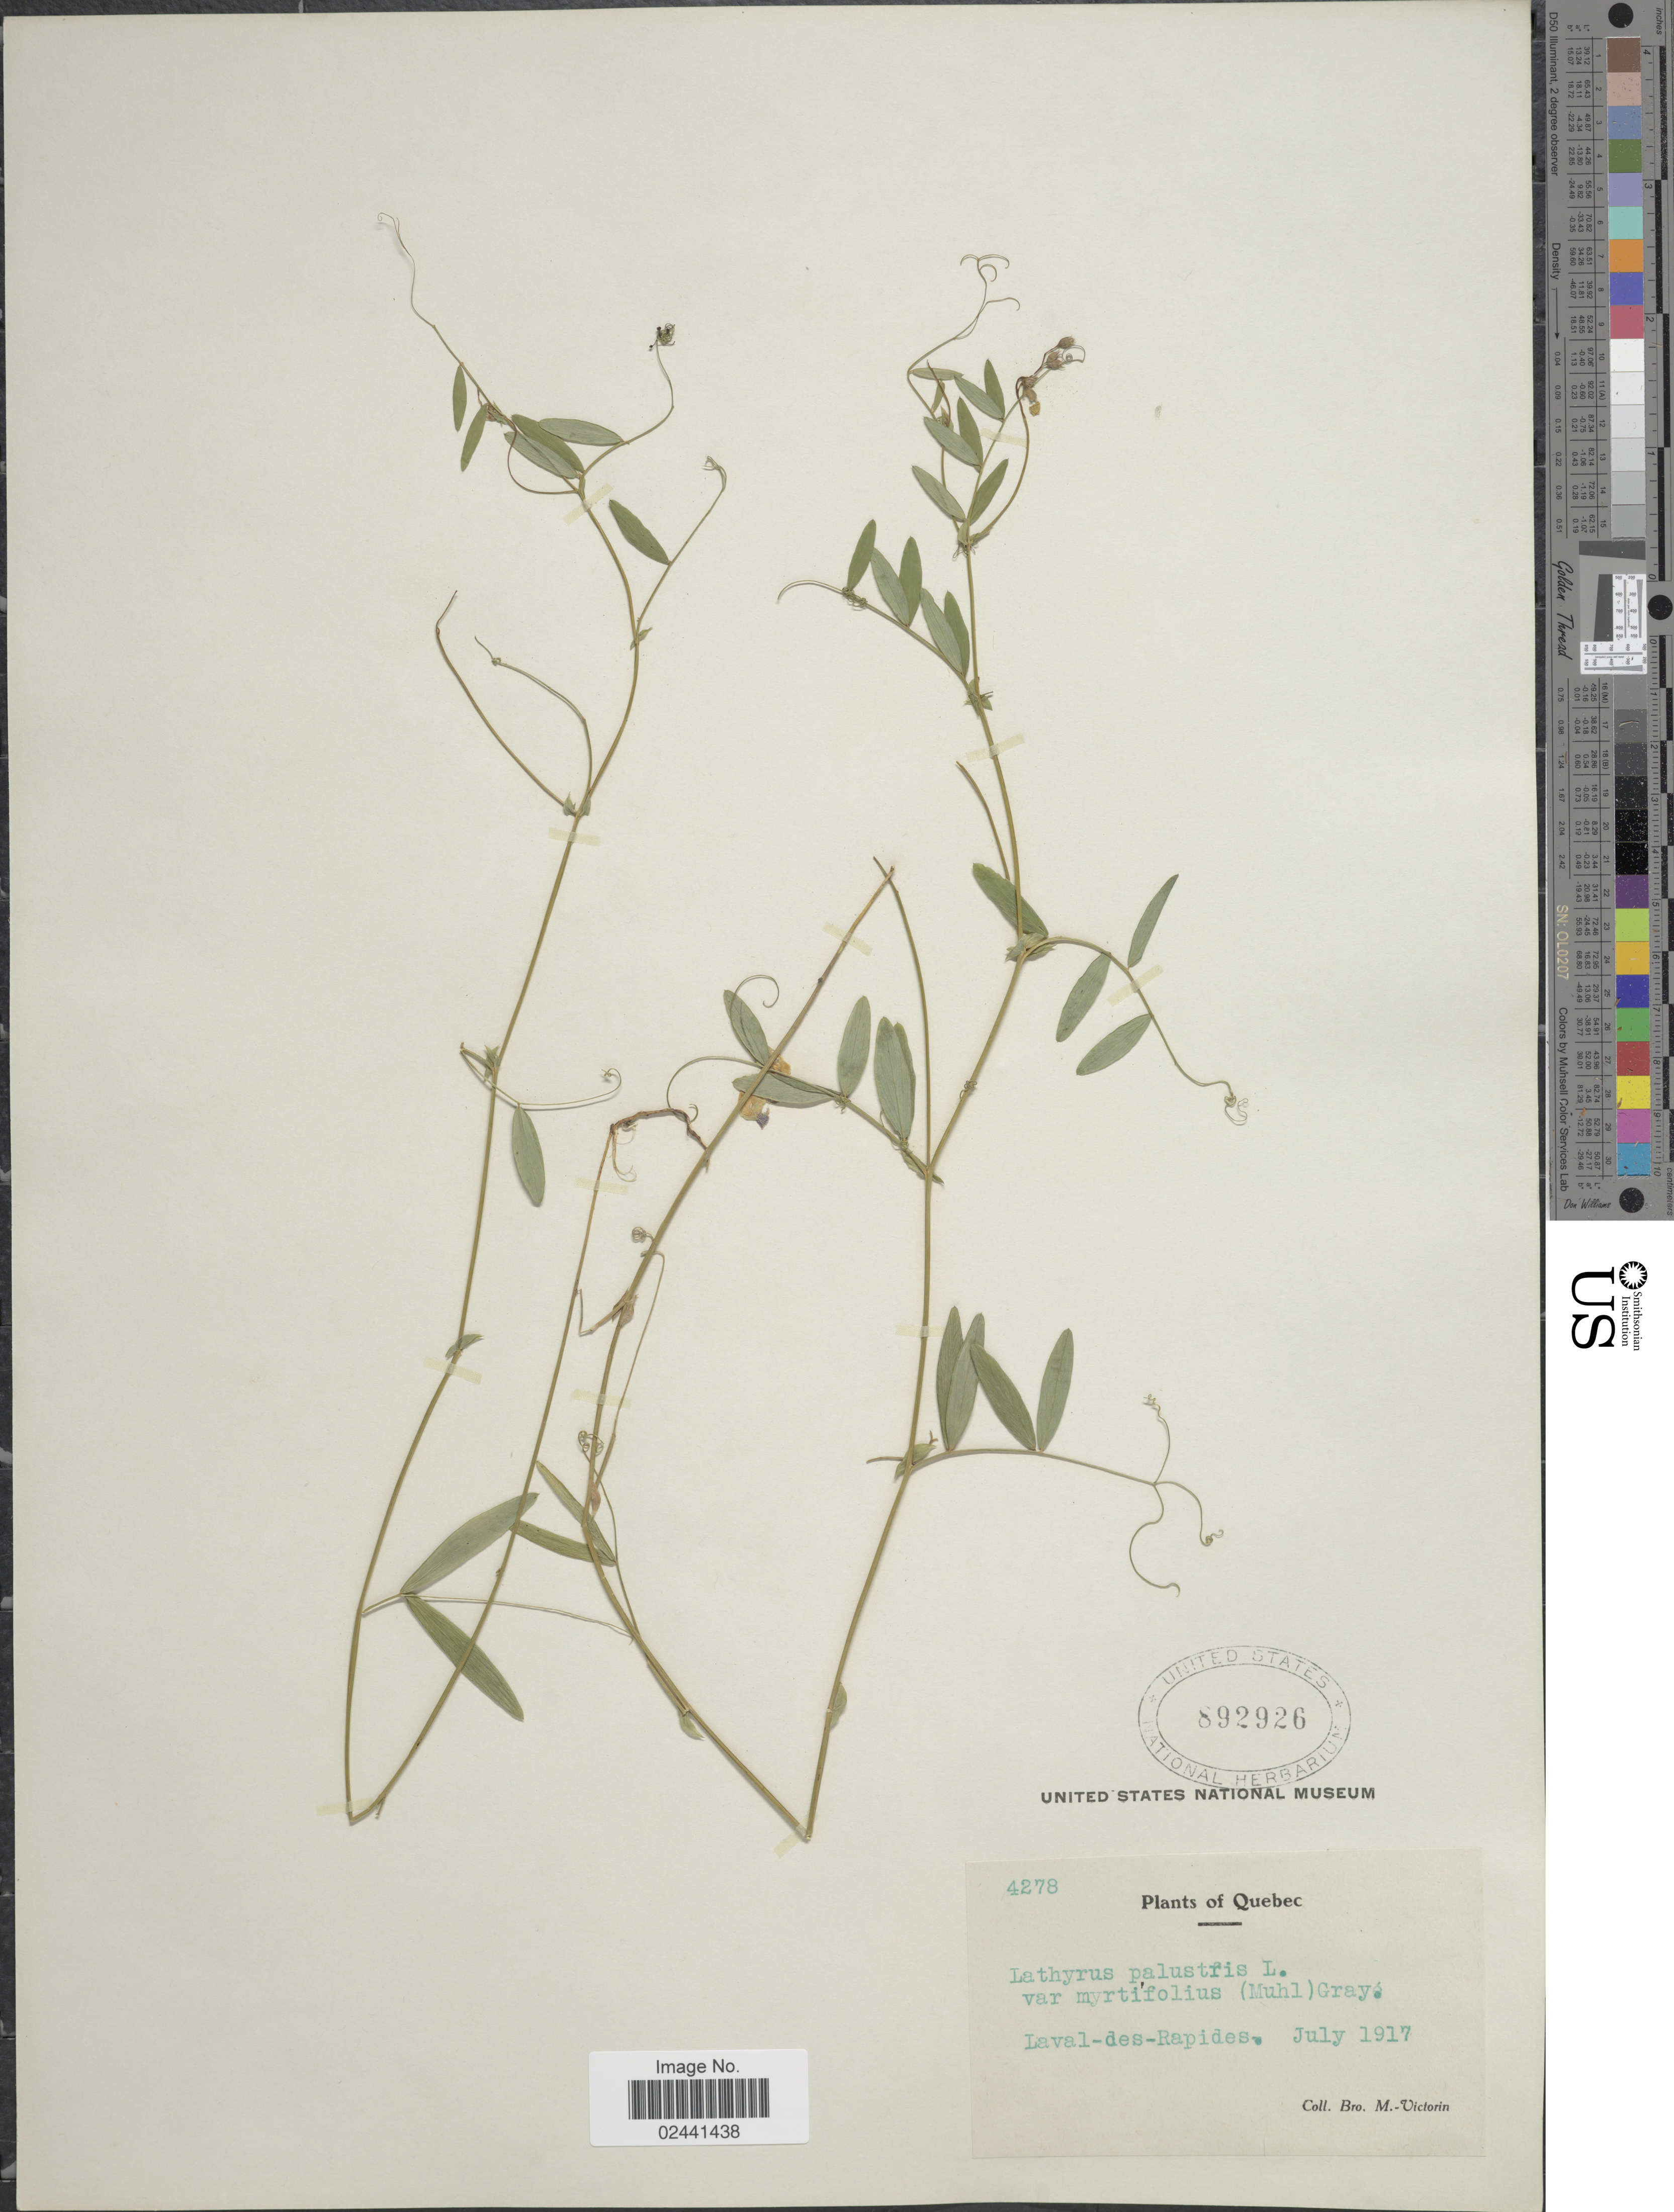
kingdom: Plantae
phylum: Tracheophyta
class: Magnoliopsida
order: Fabales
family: Fabaceae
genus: Lathyrus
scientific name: Lathyrus palustris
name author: L.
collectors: Fr. Marie-Victorin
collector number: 4278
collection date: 1917-07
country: Canada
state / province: Quebec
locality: Laval-des-Rapides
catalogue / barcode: US 892926